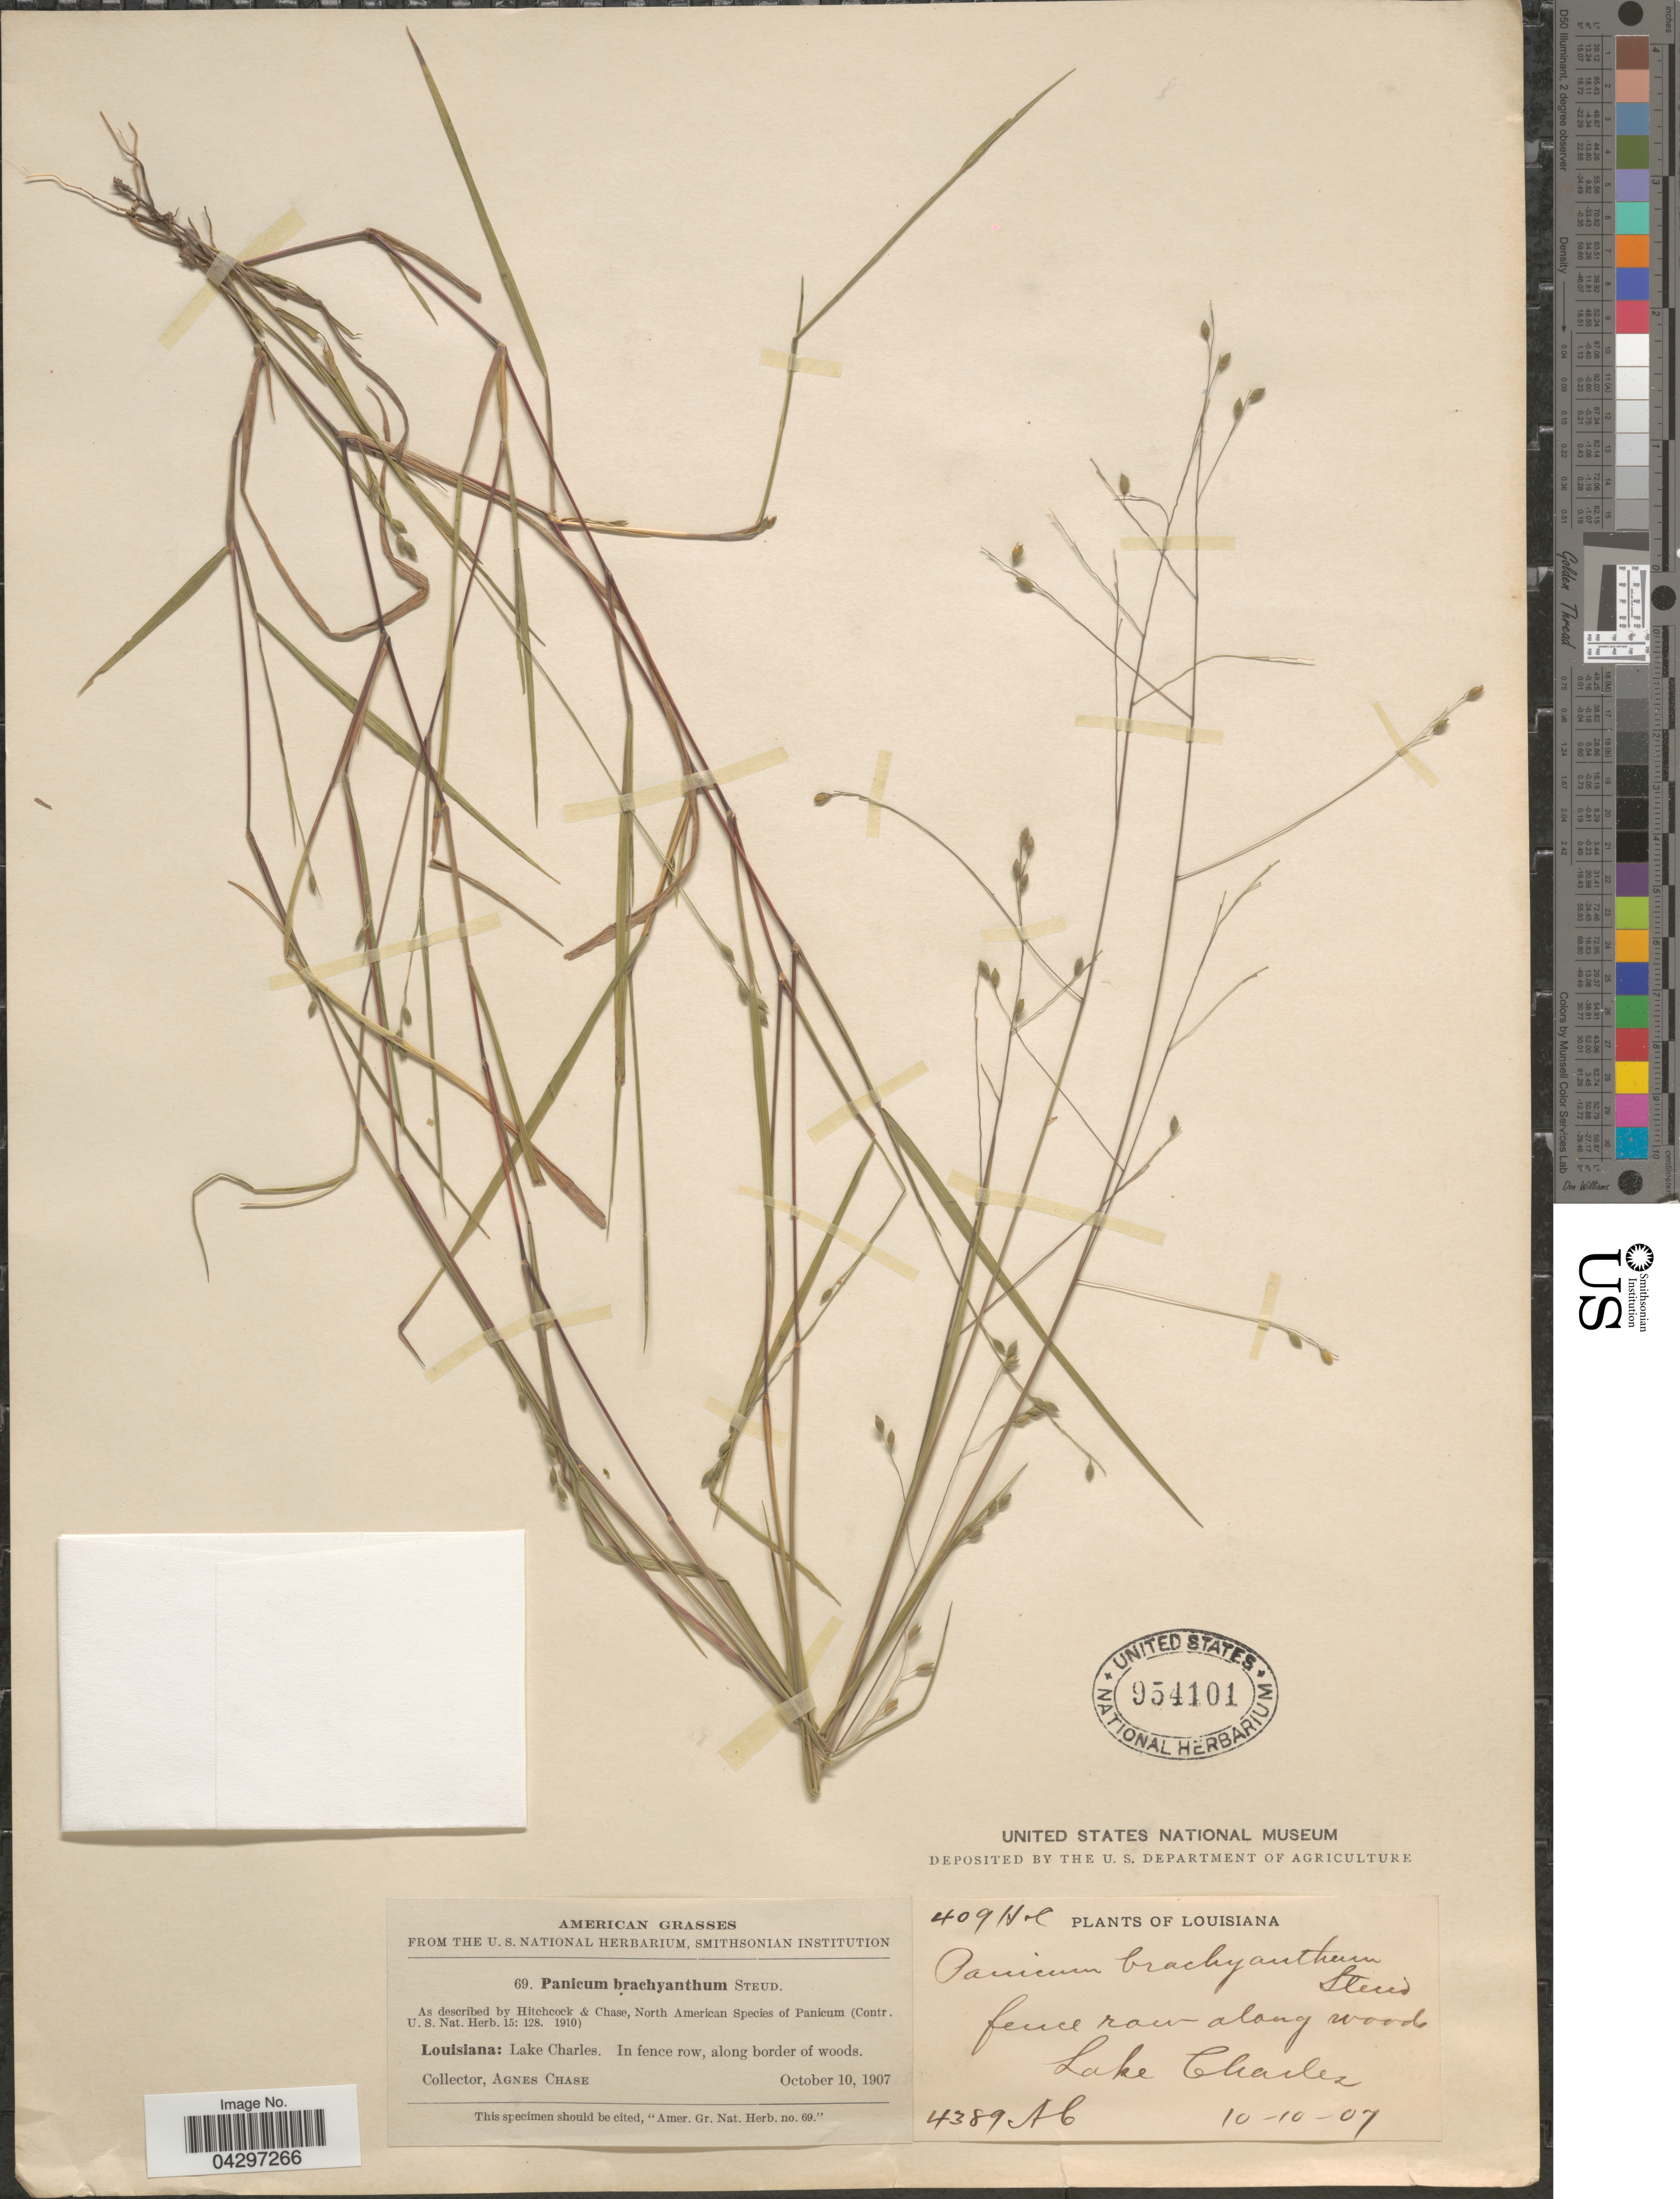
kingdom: Plantae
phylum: Tracheophyta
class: Liliopsida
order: Poales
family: Poaceae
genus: Panicum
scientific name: Panicum brachyanthum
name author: Steud.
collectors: A. Chase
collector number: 4389/409HC/69?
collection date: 1907-10-10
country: United States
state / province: Louisiana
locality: Lake Charles.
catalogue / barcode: US 954101